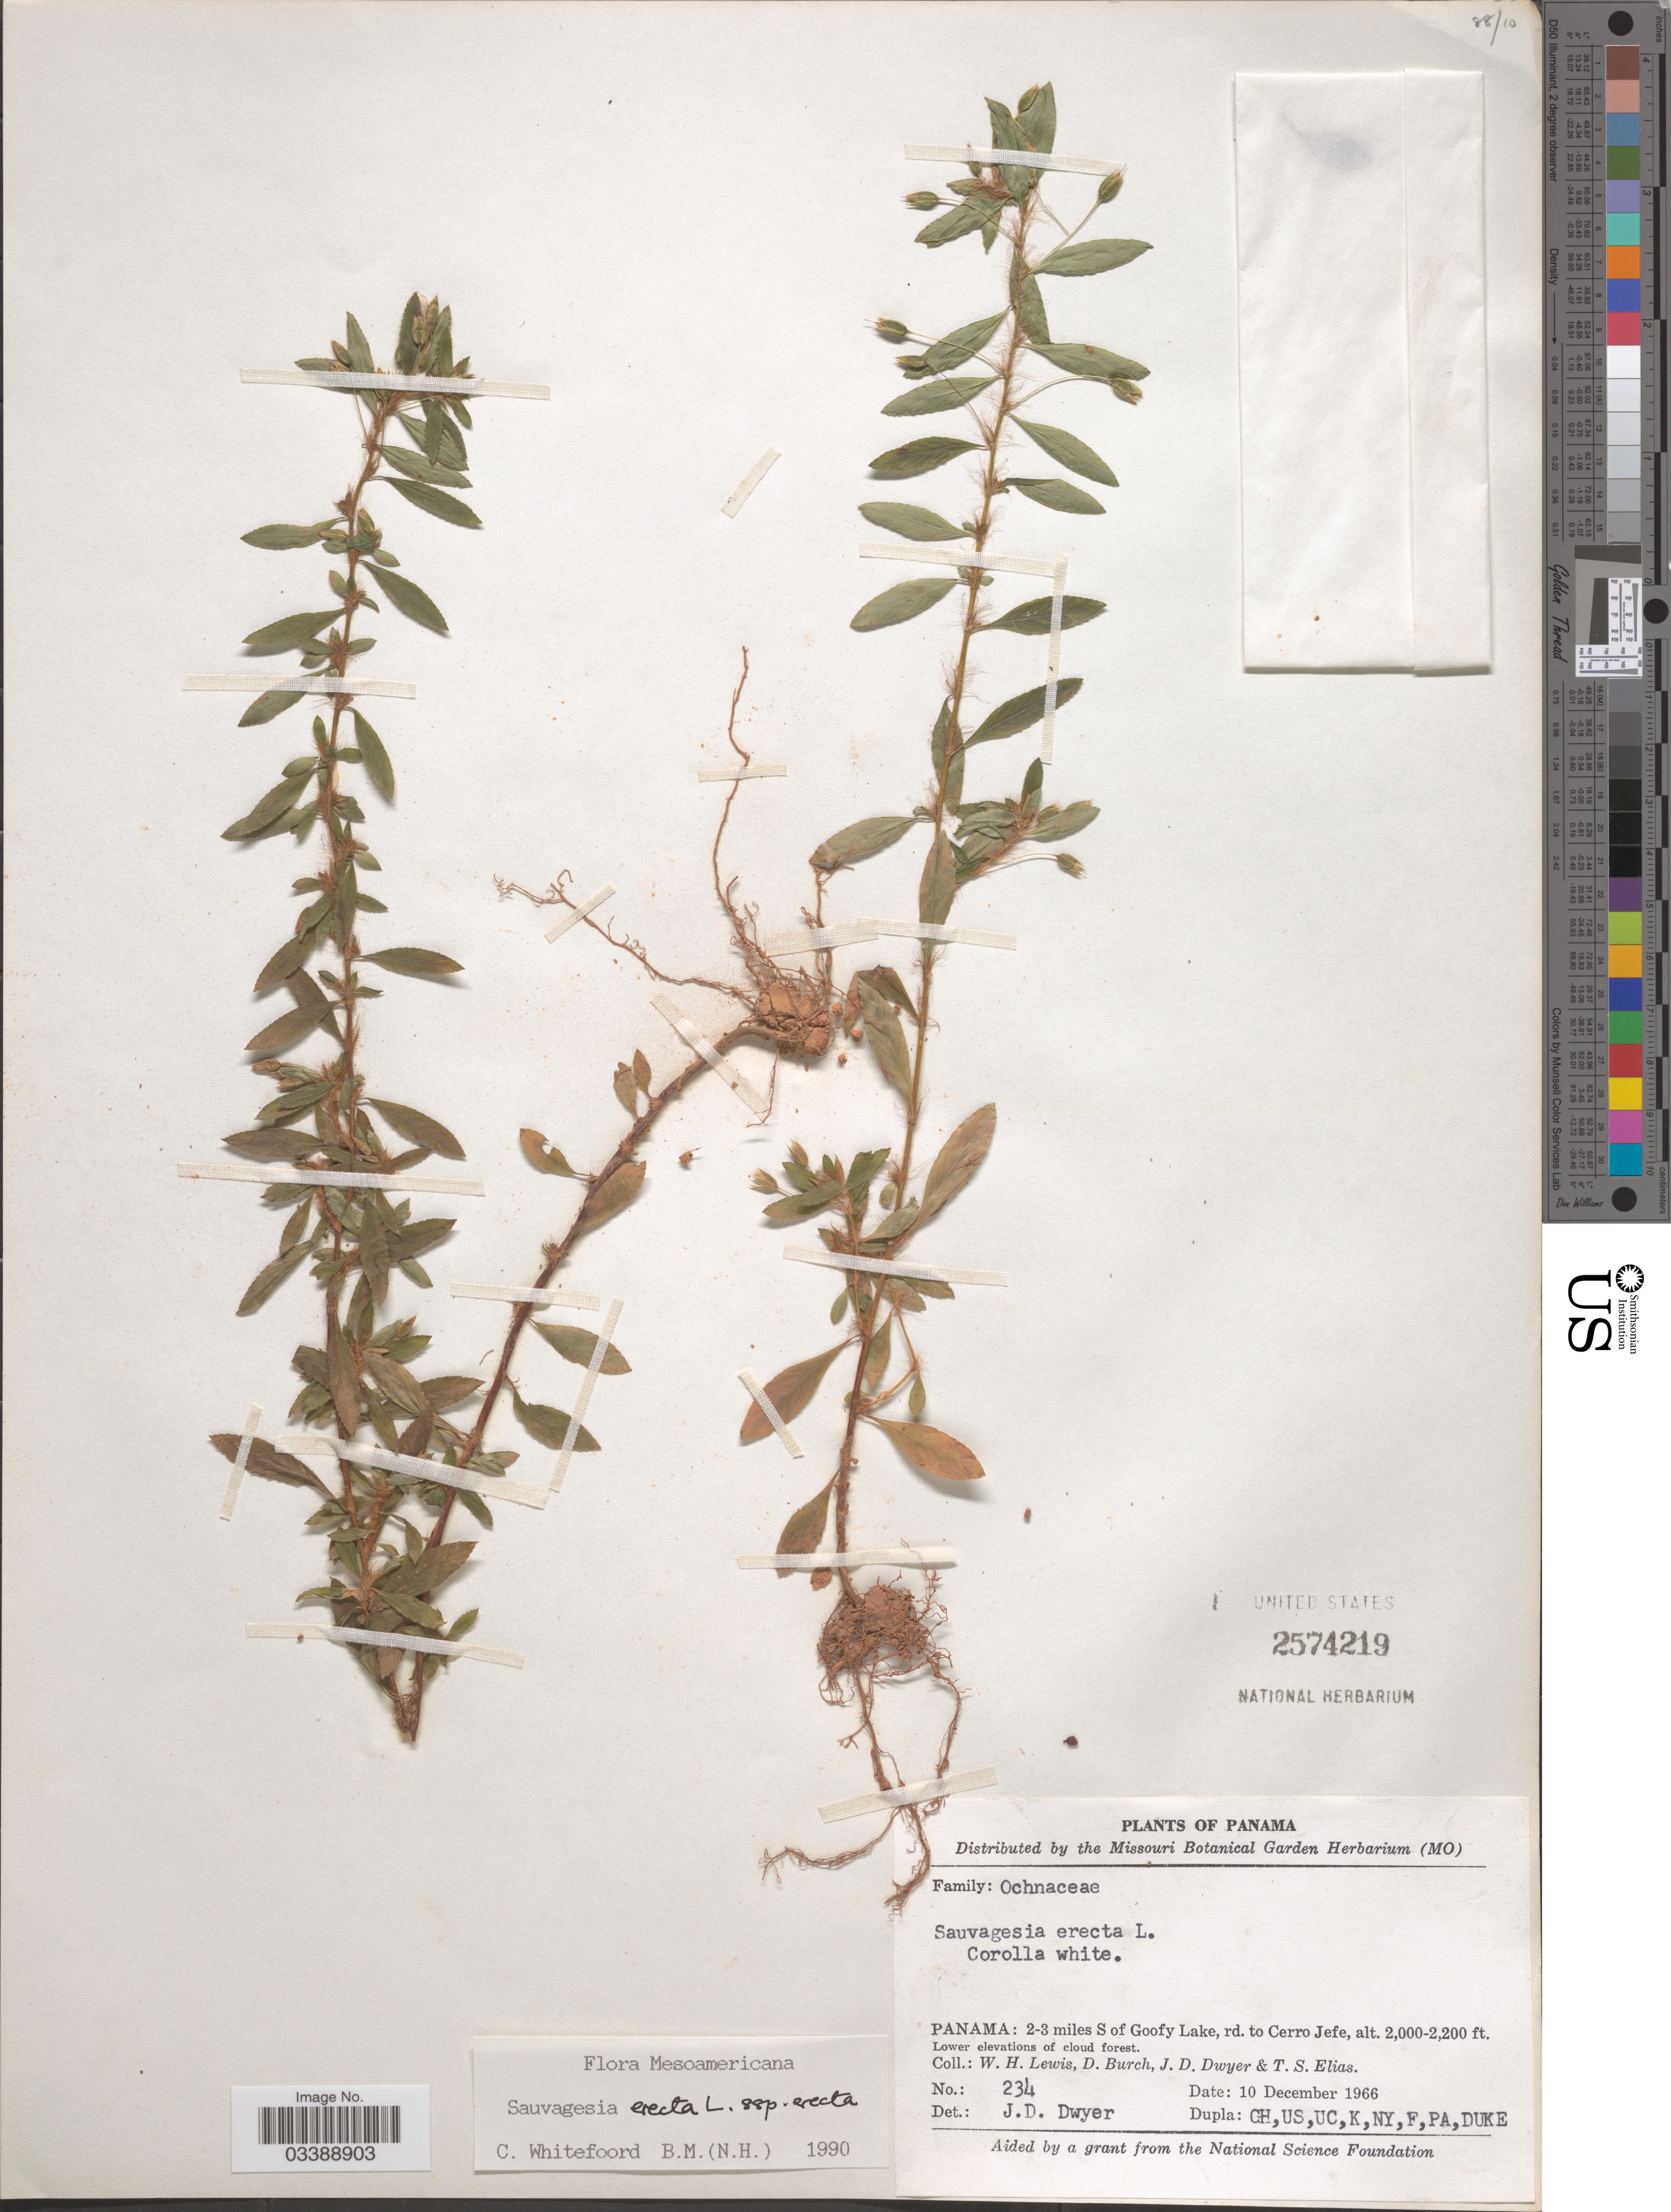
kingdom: Plantae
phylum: Tracheophyta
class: Magnoliopsida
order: Malpighiales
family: Ochnaceae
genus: Sauvagesia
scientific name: Sauvagesia erecta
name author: L.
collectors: W. H. Lewis, D. Burch, J. D. Dwyer & T. S. Elias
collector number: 234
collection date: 1966-12-10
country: Panama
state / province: Panamá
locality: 2-3 miles S of Goofy Lake, rd. to Cerro Jefe.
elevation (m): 610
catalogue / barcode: US 2574219